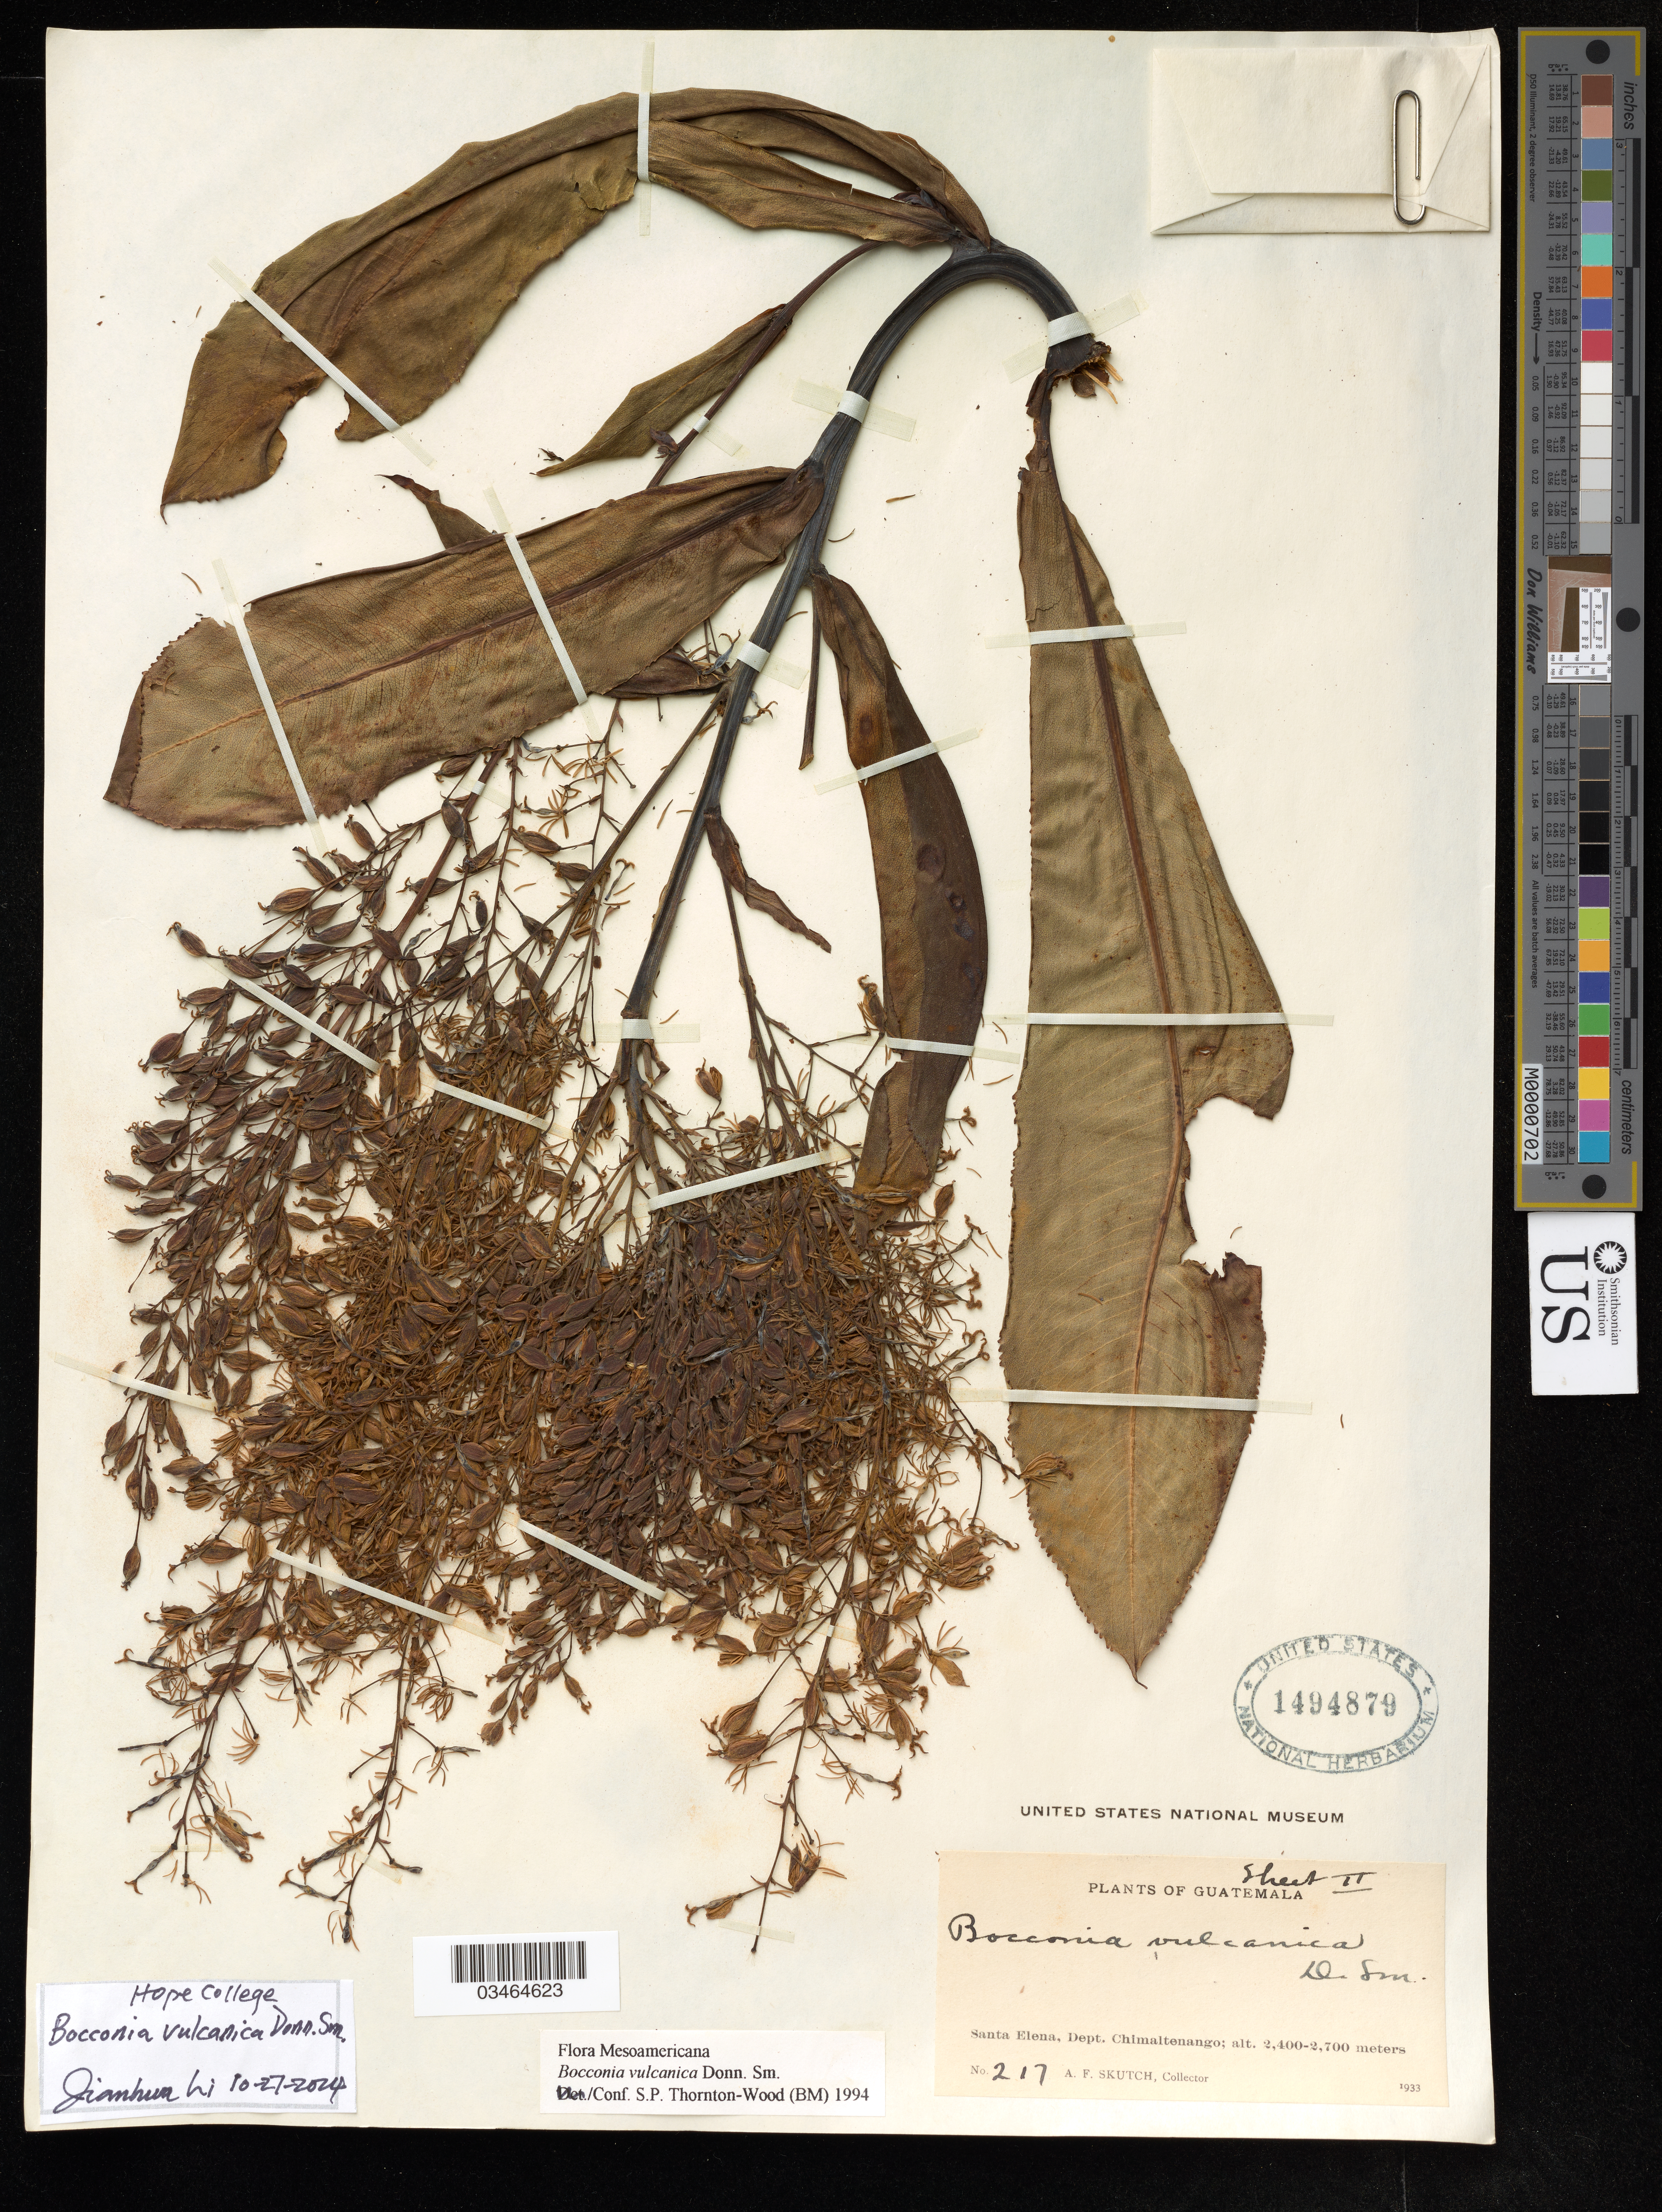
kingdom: Plantae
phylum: Tracheophyta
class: Magnoliopsida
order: Ranunculales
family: Papaveraceae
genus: Bocconia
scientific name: Bocconia vulcanica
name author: Donn. Sm.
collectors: A. F. Skutch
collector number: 217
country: Guatemala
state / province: Chimaltenango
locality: Santa Elena, Dept.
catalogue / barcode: US 1494879